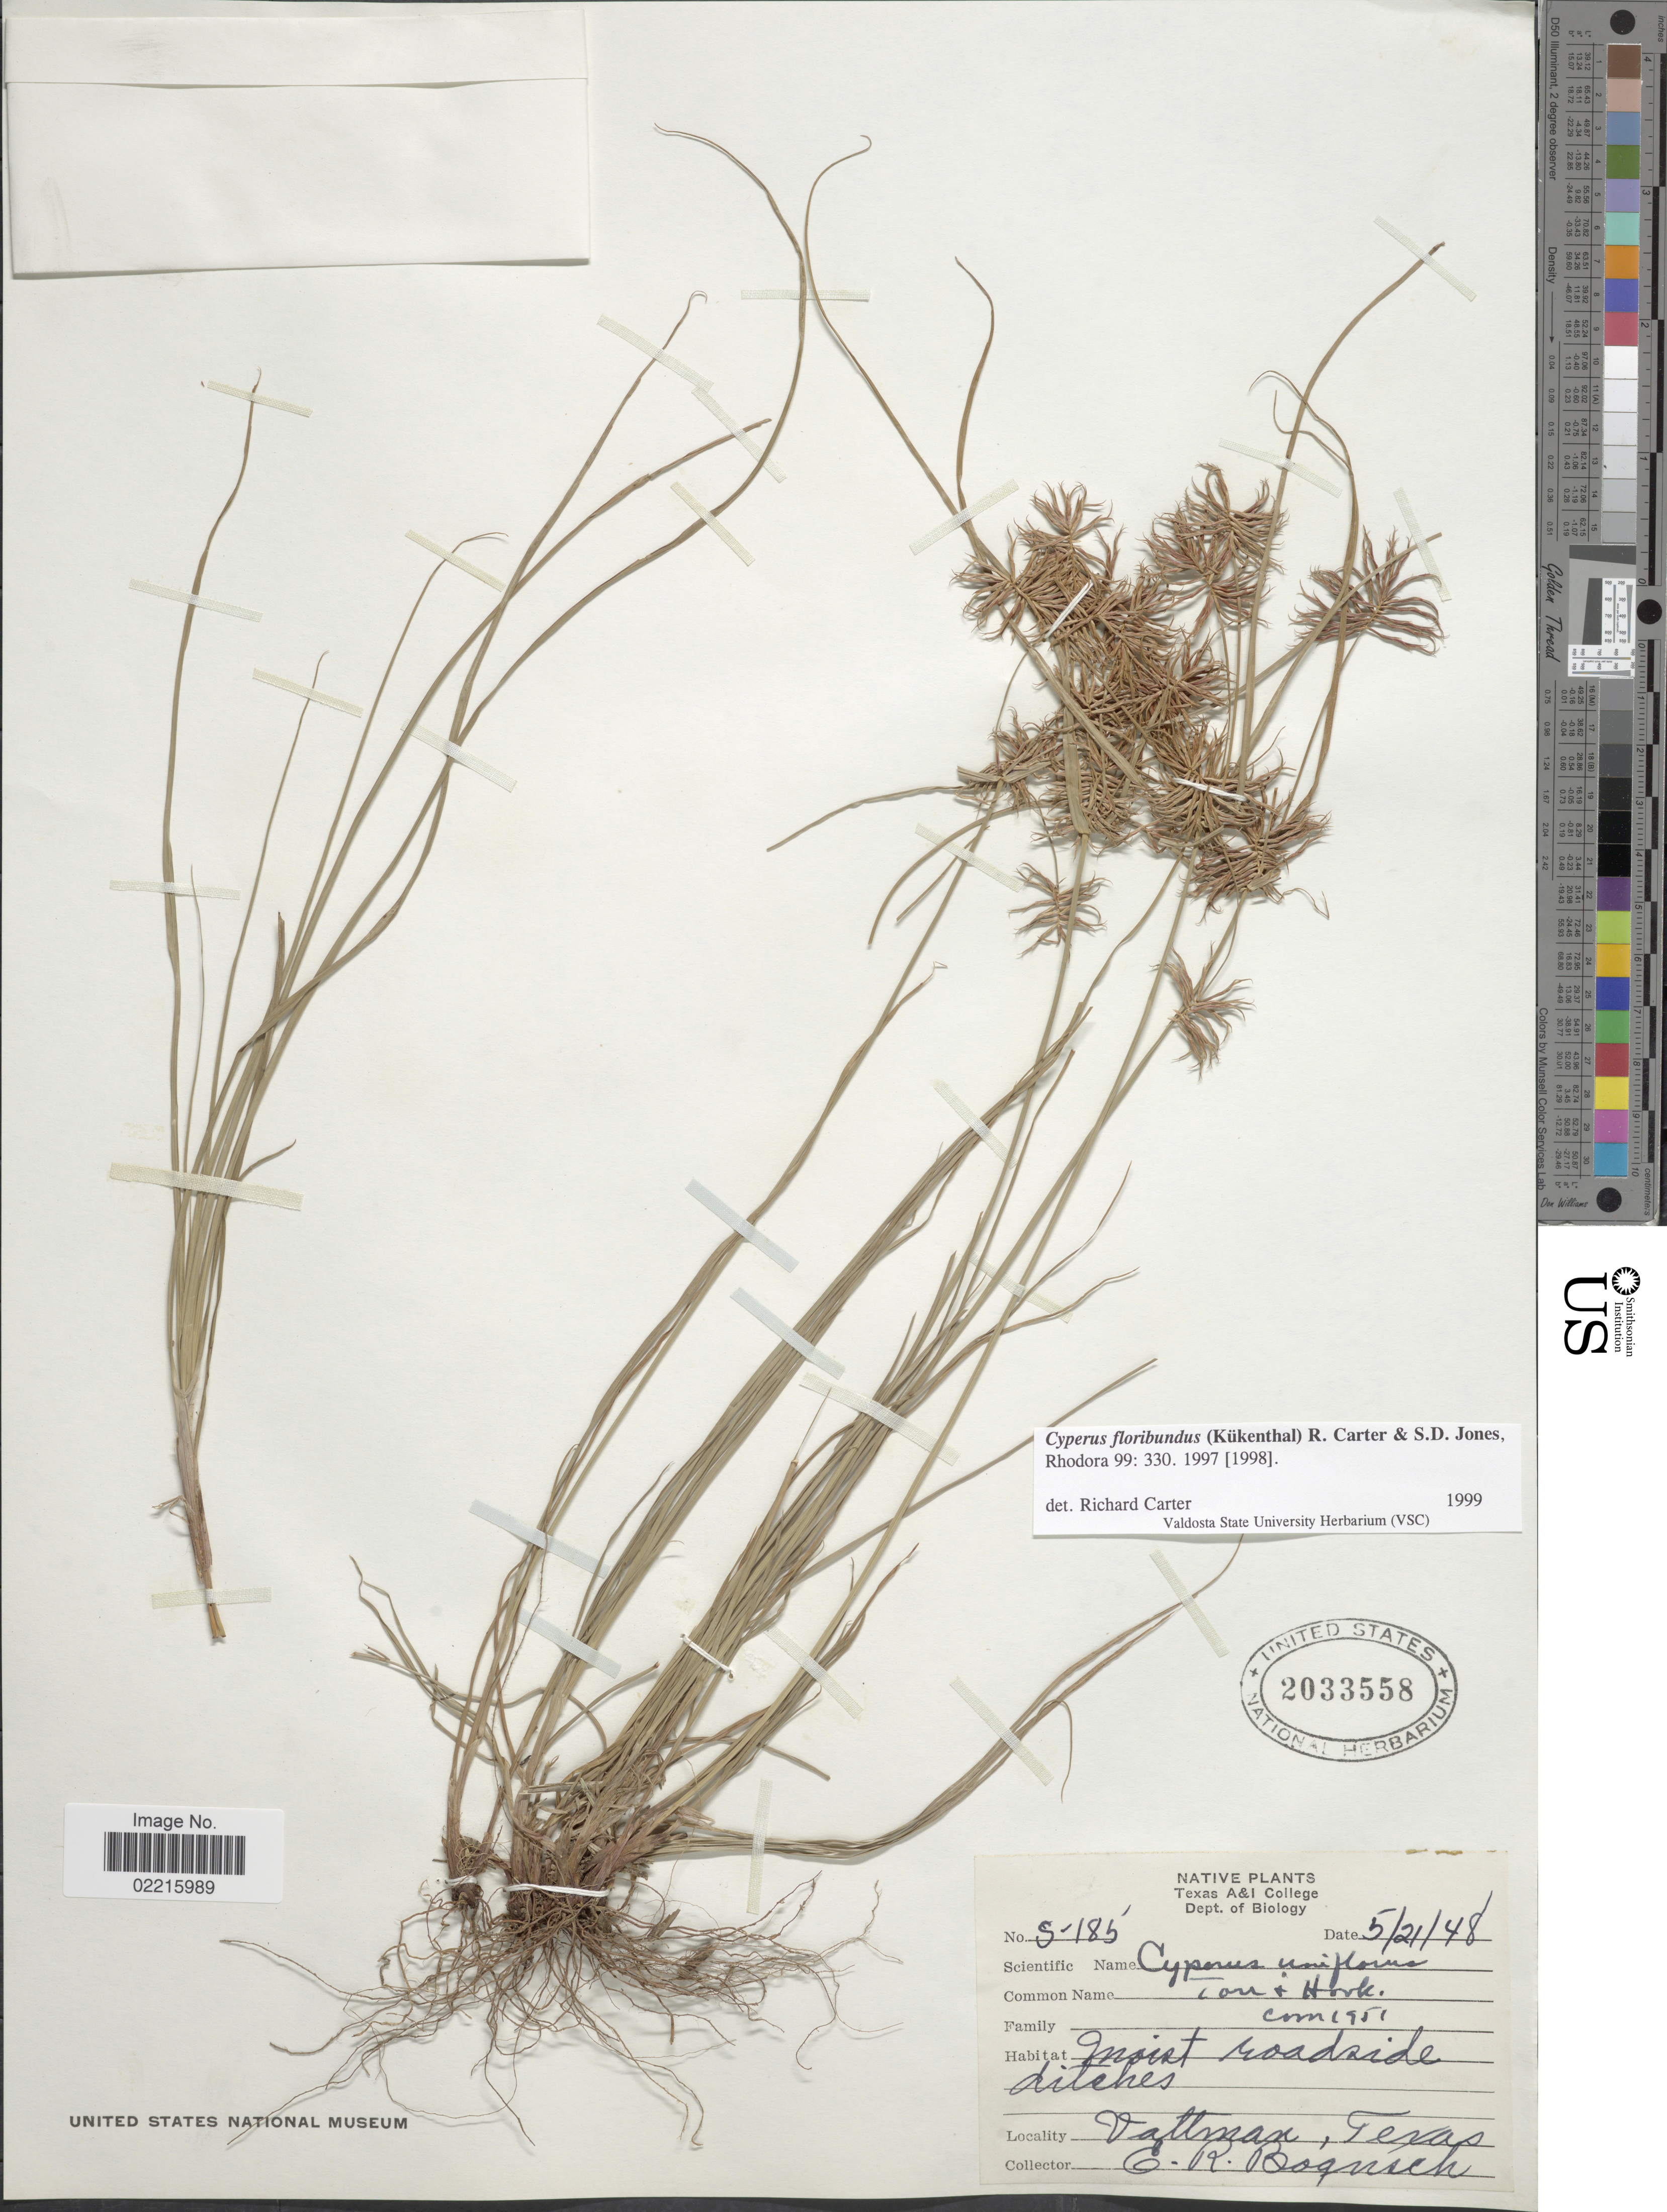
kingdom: Plantae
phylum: Tracheophyta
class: Liliopsida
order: Poales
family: Cyperaceae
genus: Cyperus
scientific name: Cyperus floribundus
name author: (Kük.) R. Carter & S.D. Jones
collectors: E. Bognach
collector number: S-185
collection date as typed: Transcribed d/m/y: 21/5/48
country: United States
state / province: Texas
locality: Vattman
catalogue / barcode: US 2033558